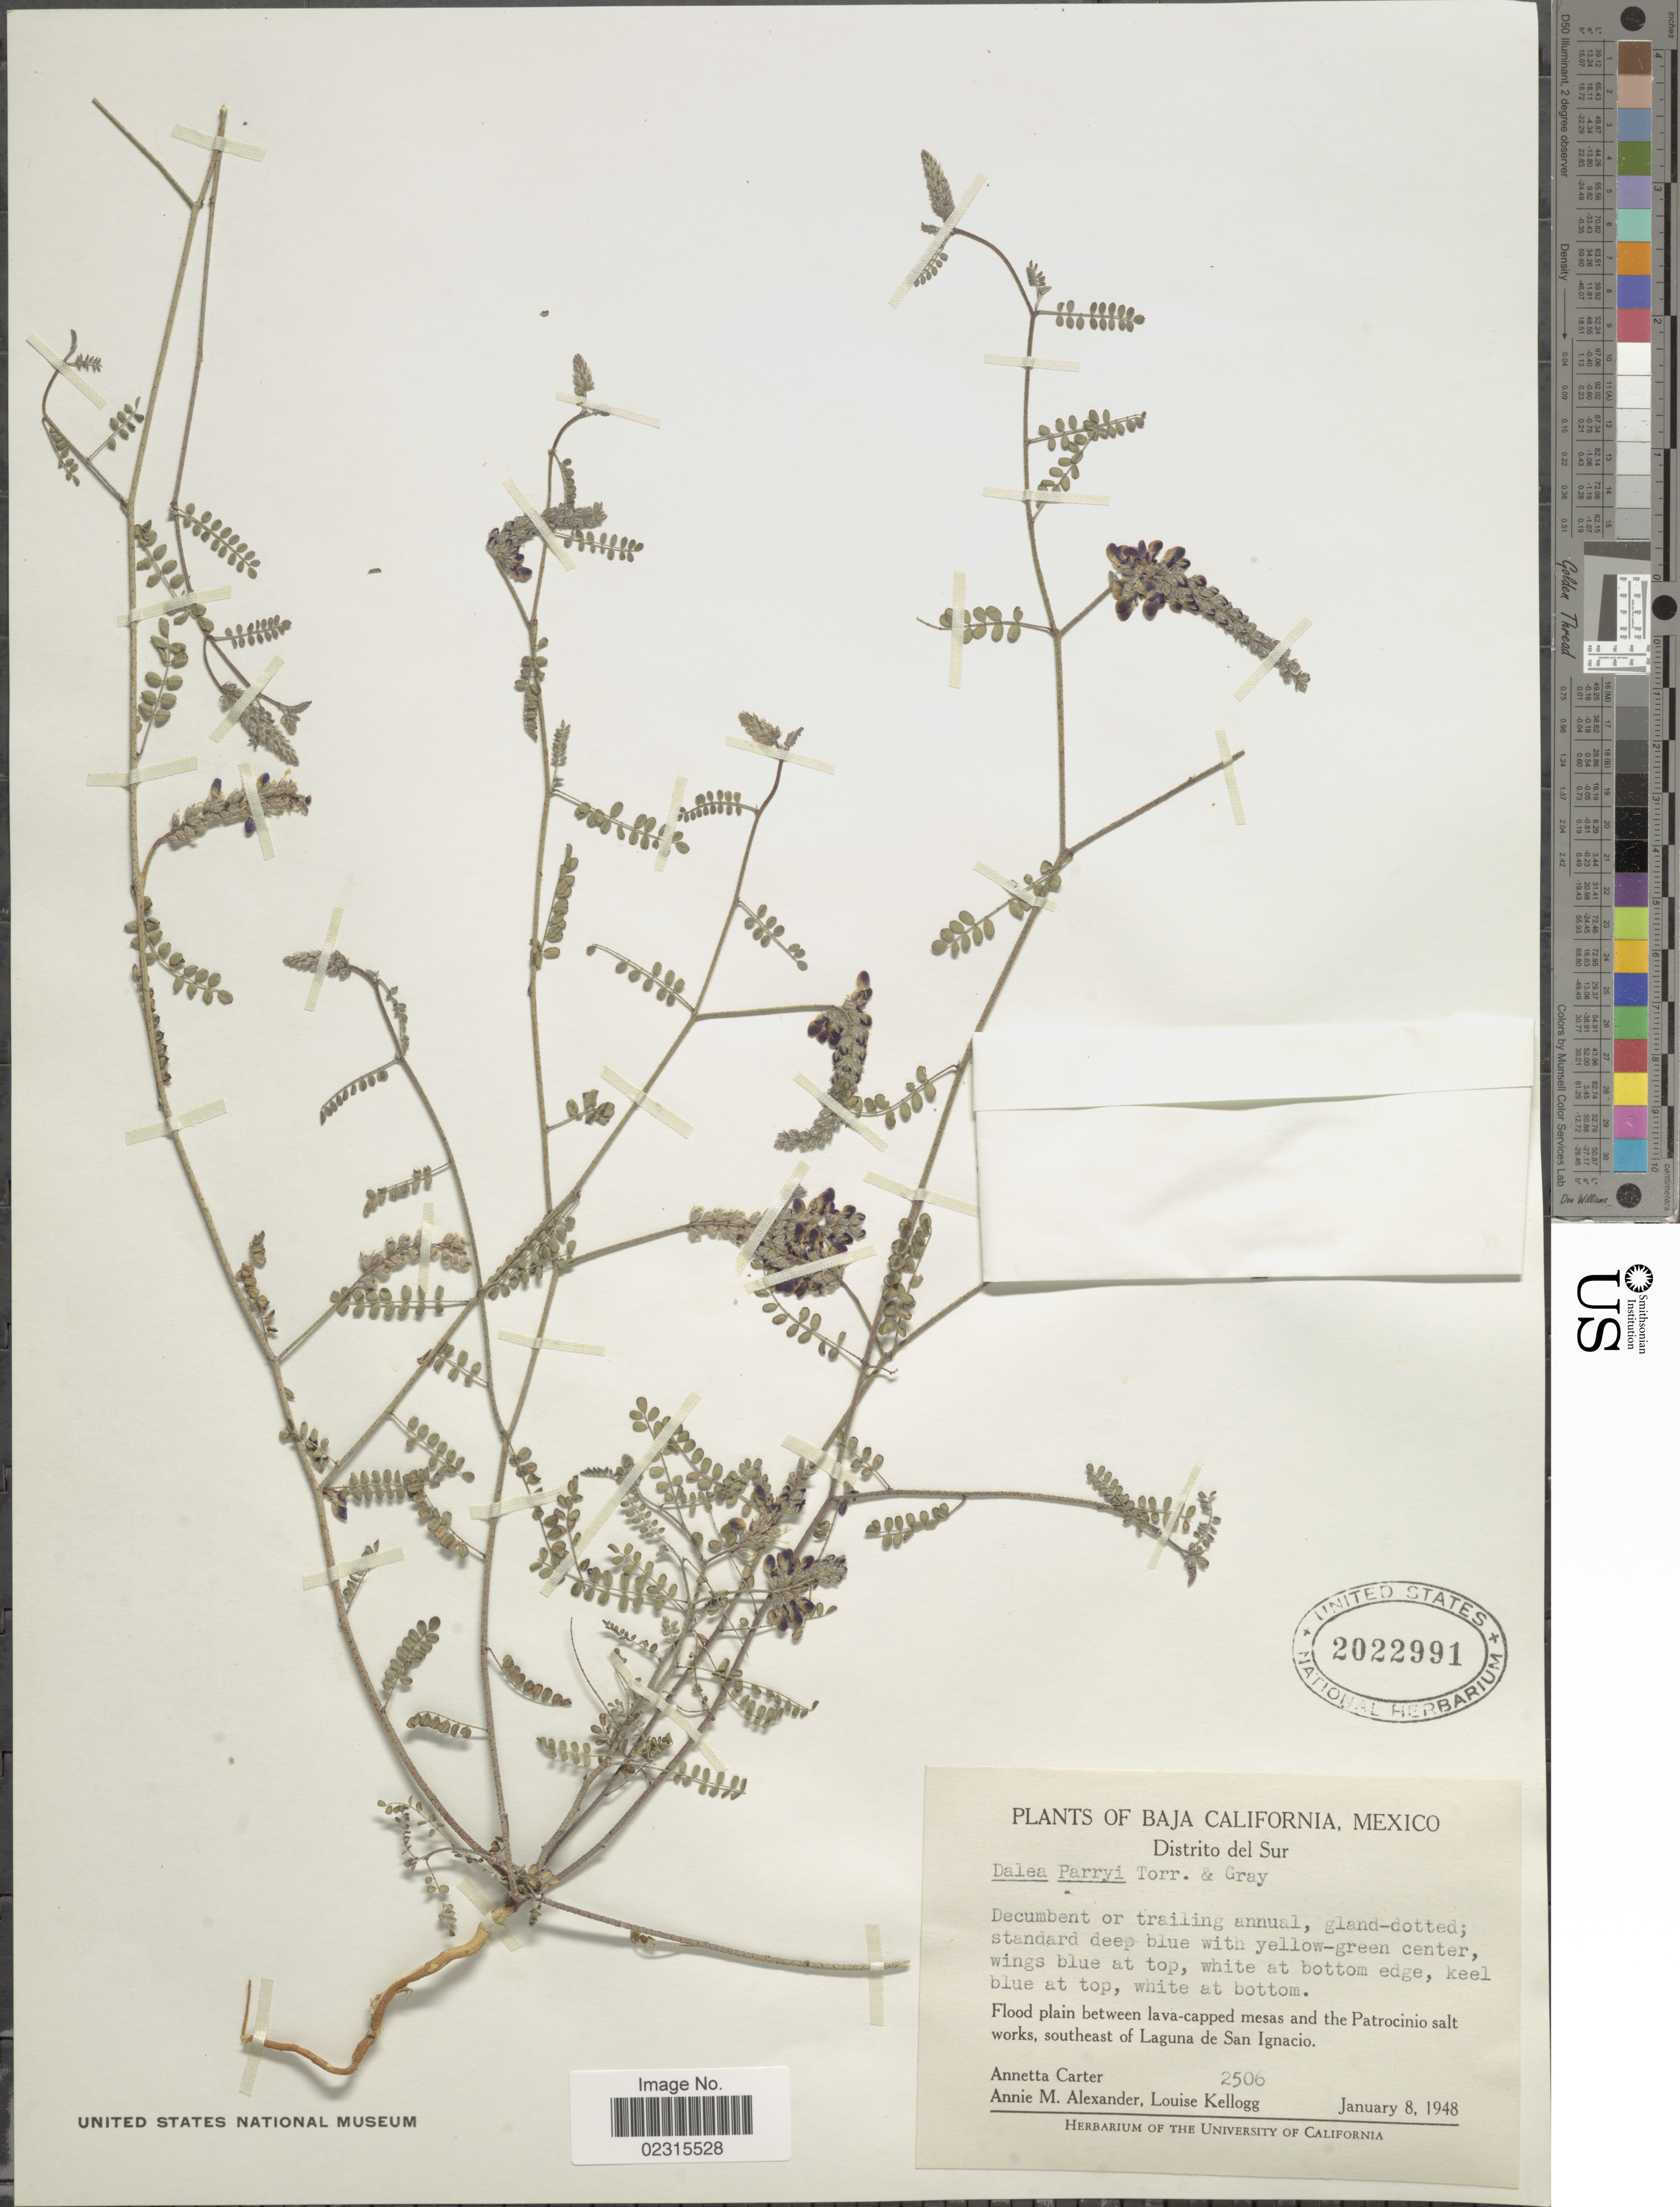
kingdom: Plantae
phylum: Tracheophyta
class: Magnoliopsida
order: Fabales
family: Fabaceae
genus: Marina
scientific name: Marina parryi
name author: (Torr. & A. Gray) Barneby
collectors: A. Carter, A. M. Alexander & L. Kellogg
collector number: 2506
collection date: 1948-01-08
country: Mexico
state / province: Baja California Sur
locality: Distrito del Sur, southeast of Laguna de San Ignacio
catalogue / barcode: US 2022991